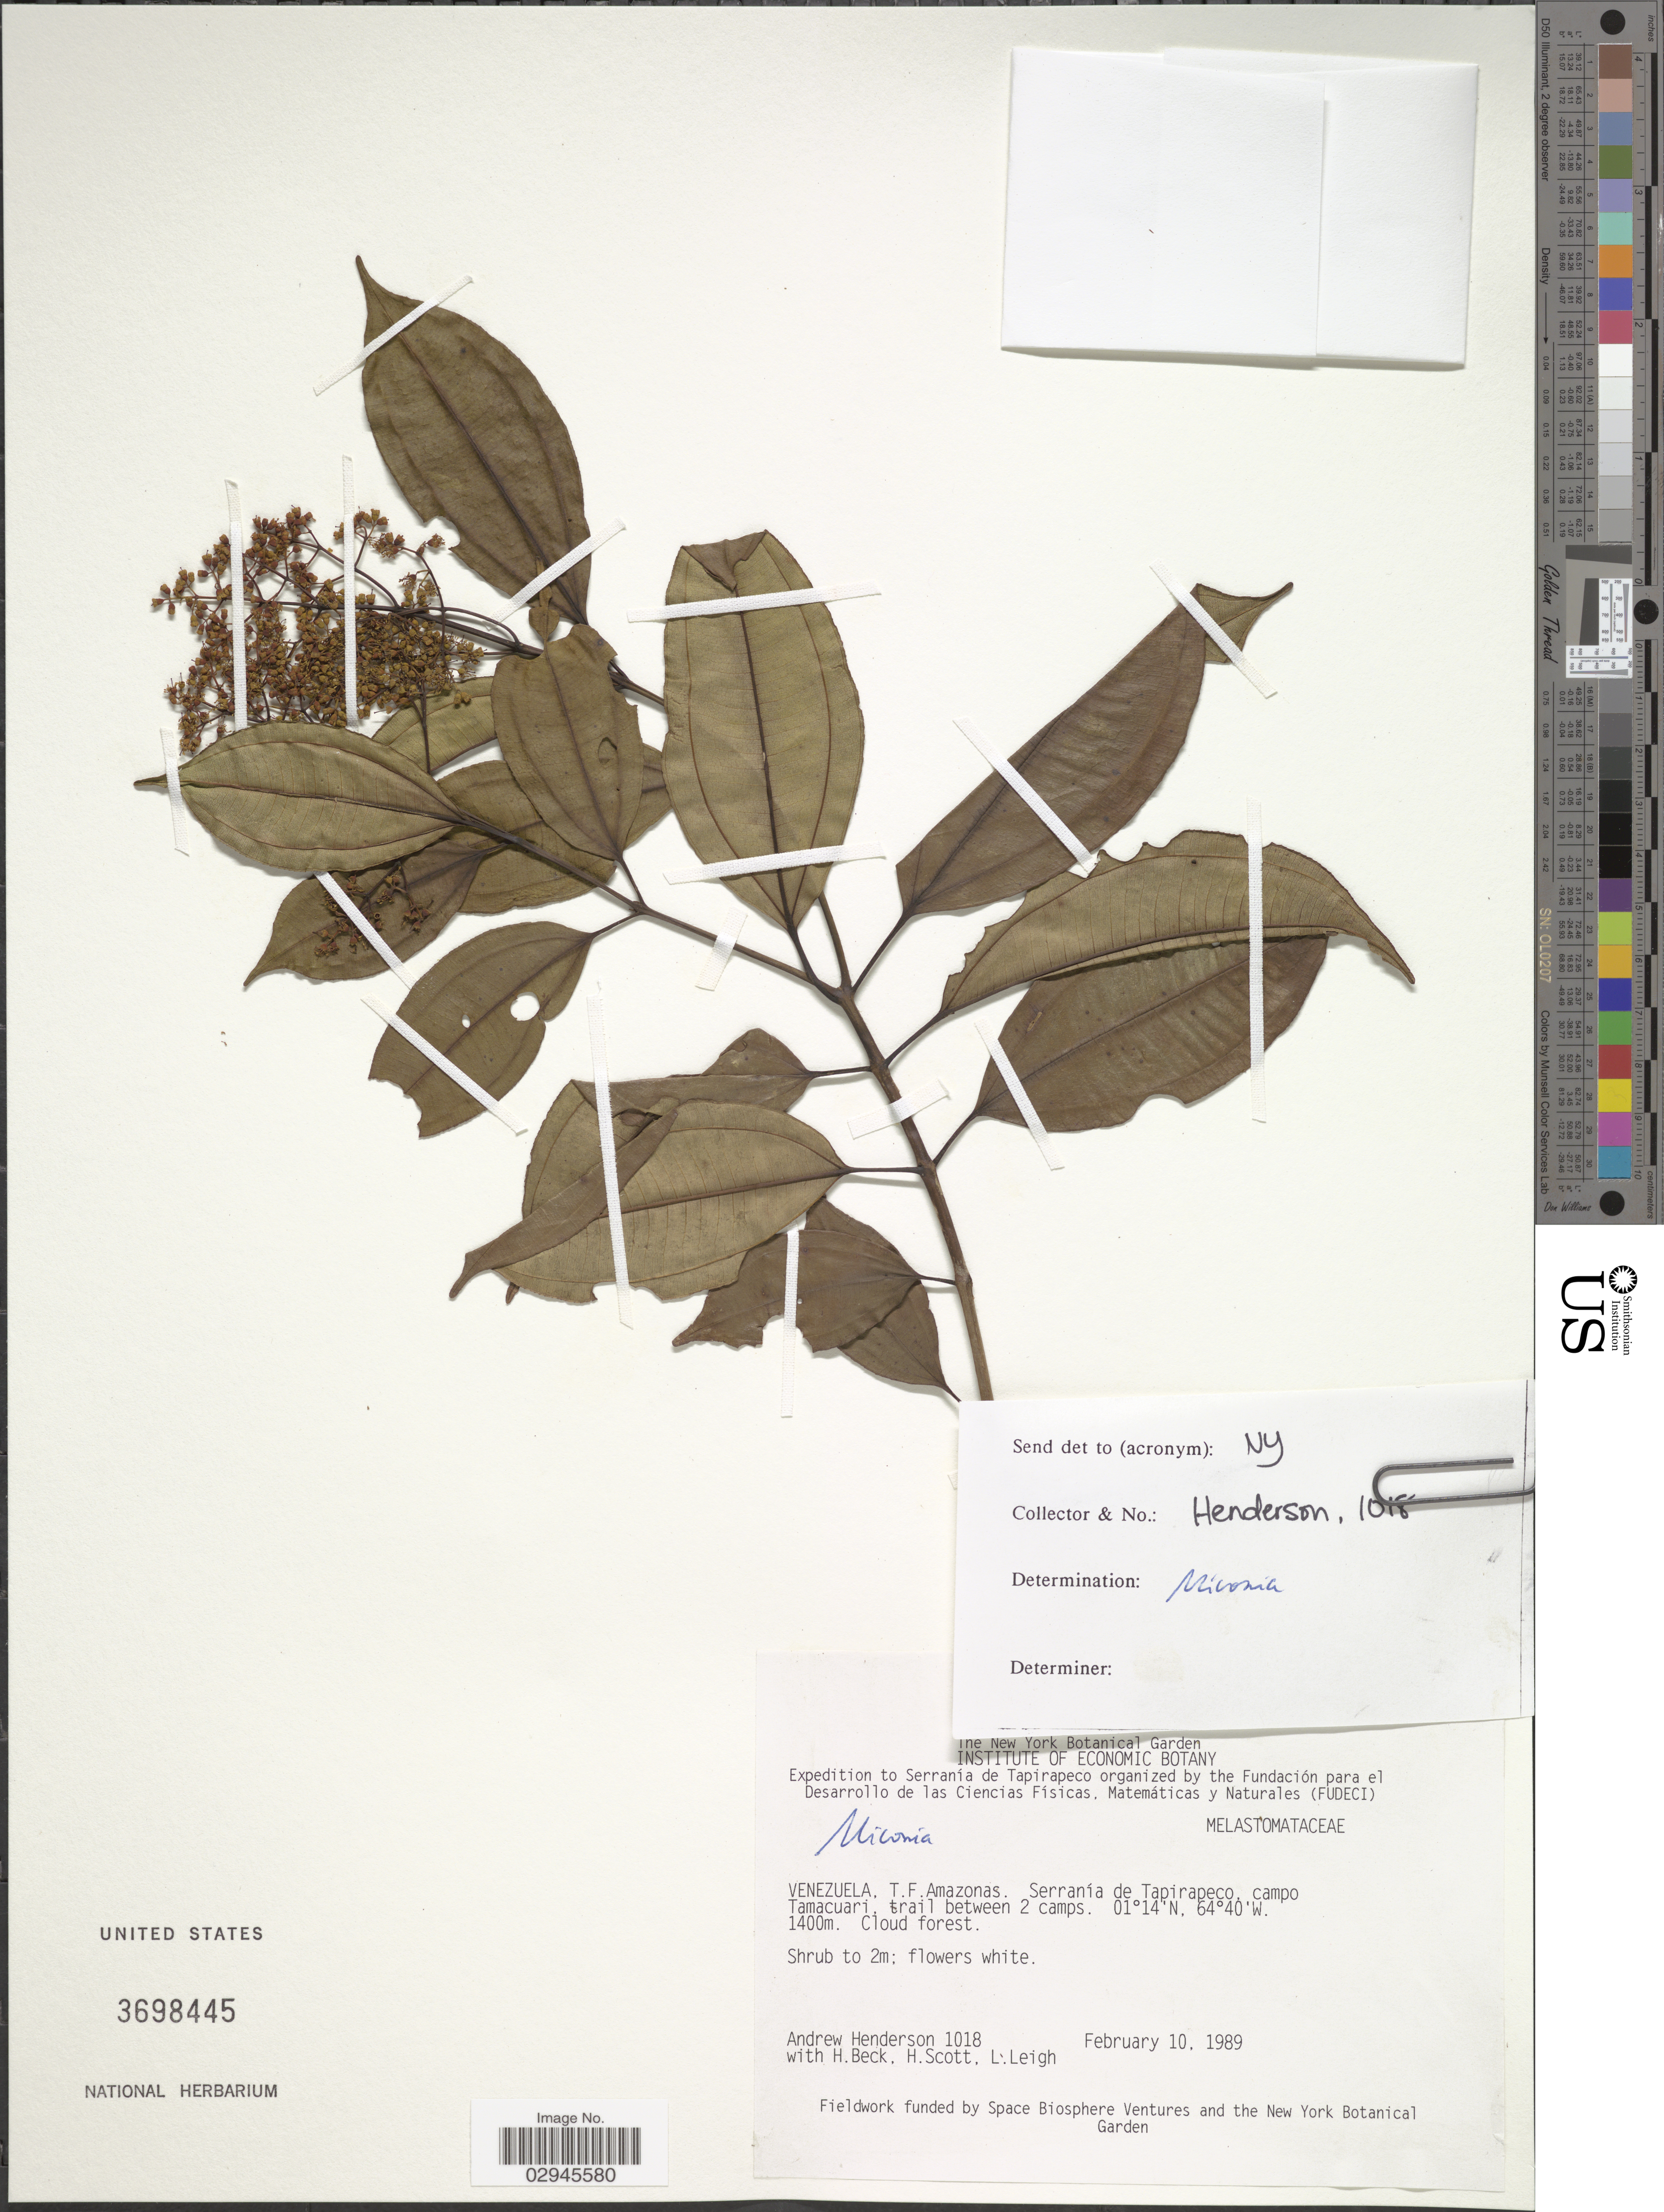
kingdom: Plantae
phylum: Tracheophyta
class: Magnoliopsida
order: Myrtales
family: Melastomataceae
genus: Miconia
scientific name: Miconia sp.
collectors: A. Henderson, H. Beck, H. Scott & L. Leigh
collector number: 1018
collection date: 1989-02-10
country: Venezuela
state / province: Amazonas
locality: T.F. Amazonas. Serranía de Tapirapeco, campo Tamacuari, trail between 2 camps.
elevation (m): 1400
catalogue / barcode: US 3698445